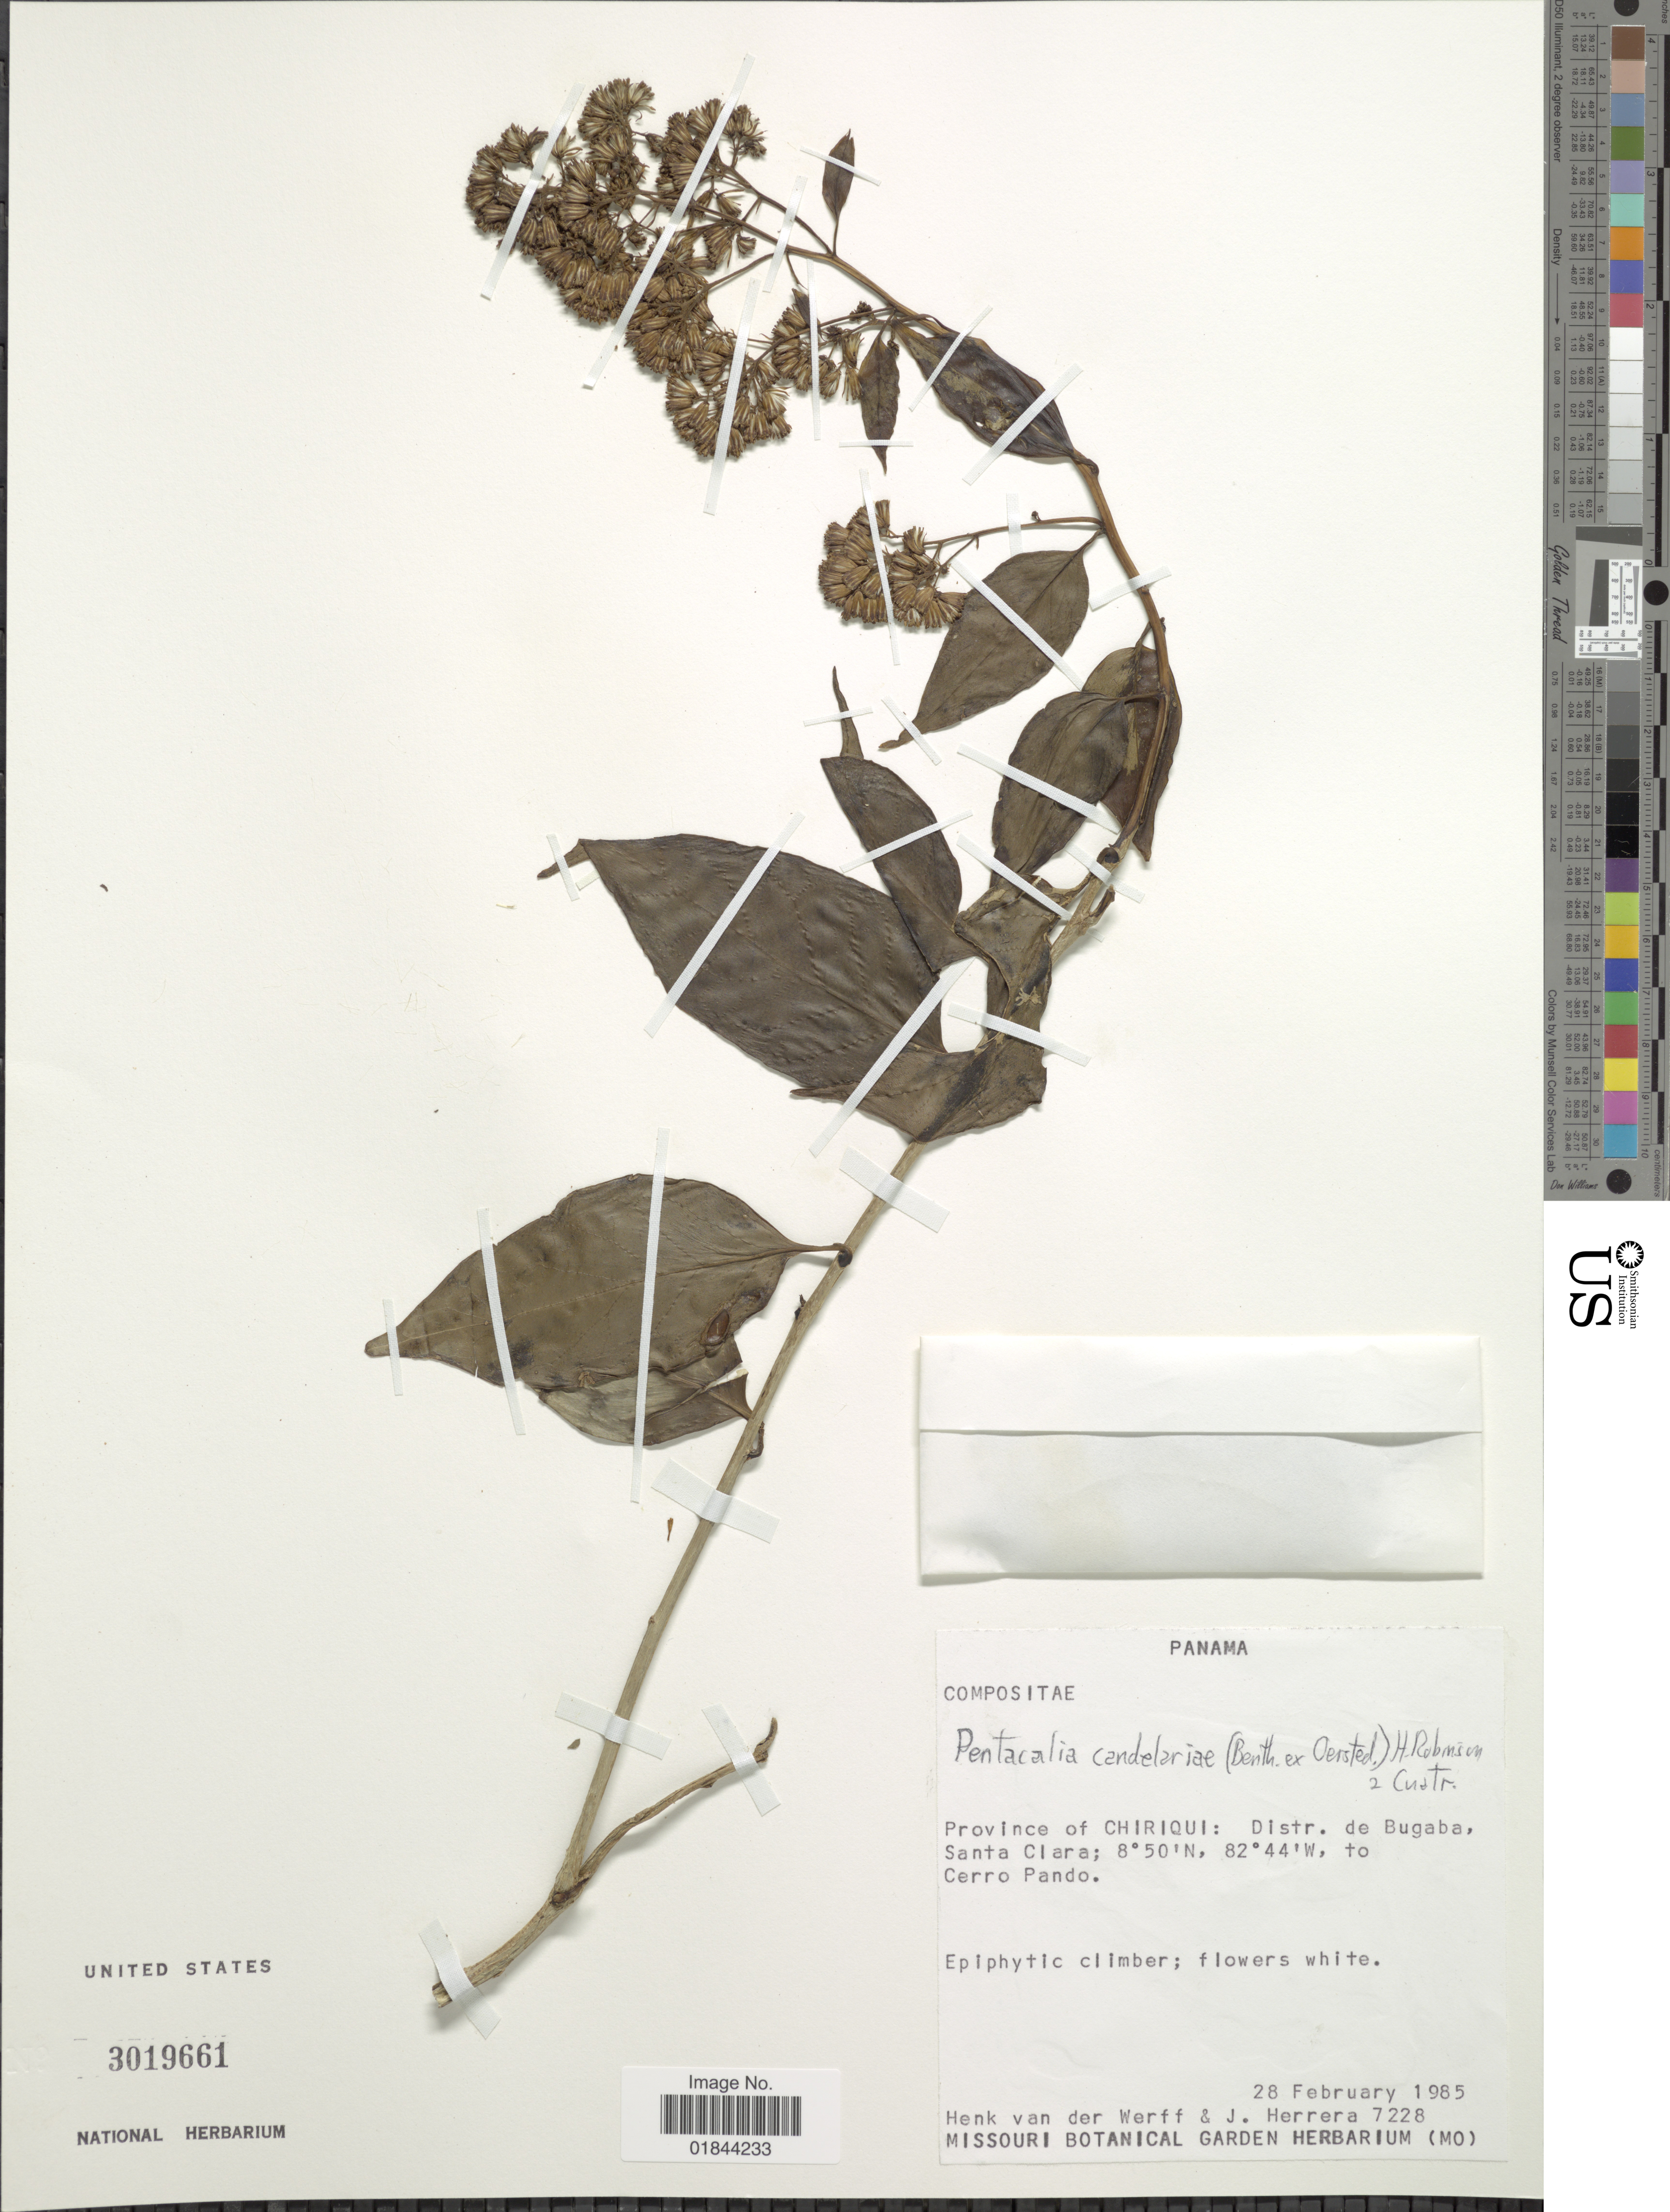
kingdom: Plantae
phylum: Tracheophyta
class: Magnoliopsida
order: Asterales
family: Asteraceae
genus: Pentacalia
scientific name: Pentacalia candelariae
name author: (Benth.) H. Rob. & Cuatrec.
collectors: H. van der Werff & J. Herrera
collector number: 7228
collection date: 1985-02-28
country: Panama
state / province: Chiriqui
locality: Distr. de Bugaba, Santa Clara, to Cerro Pando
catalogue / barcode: US 3019661